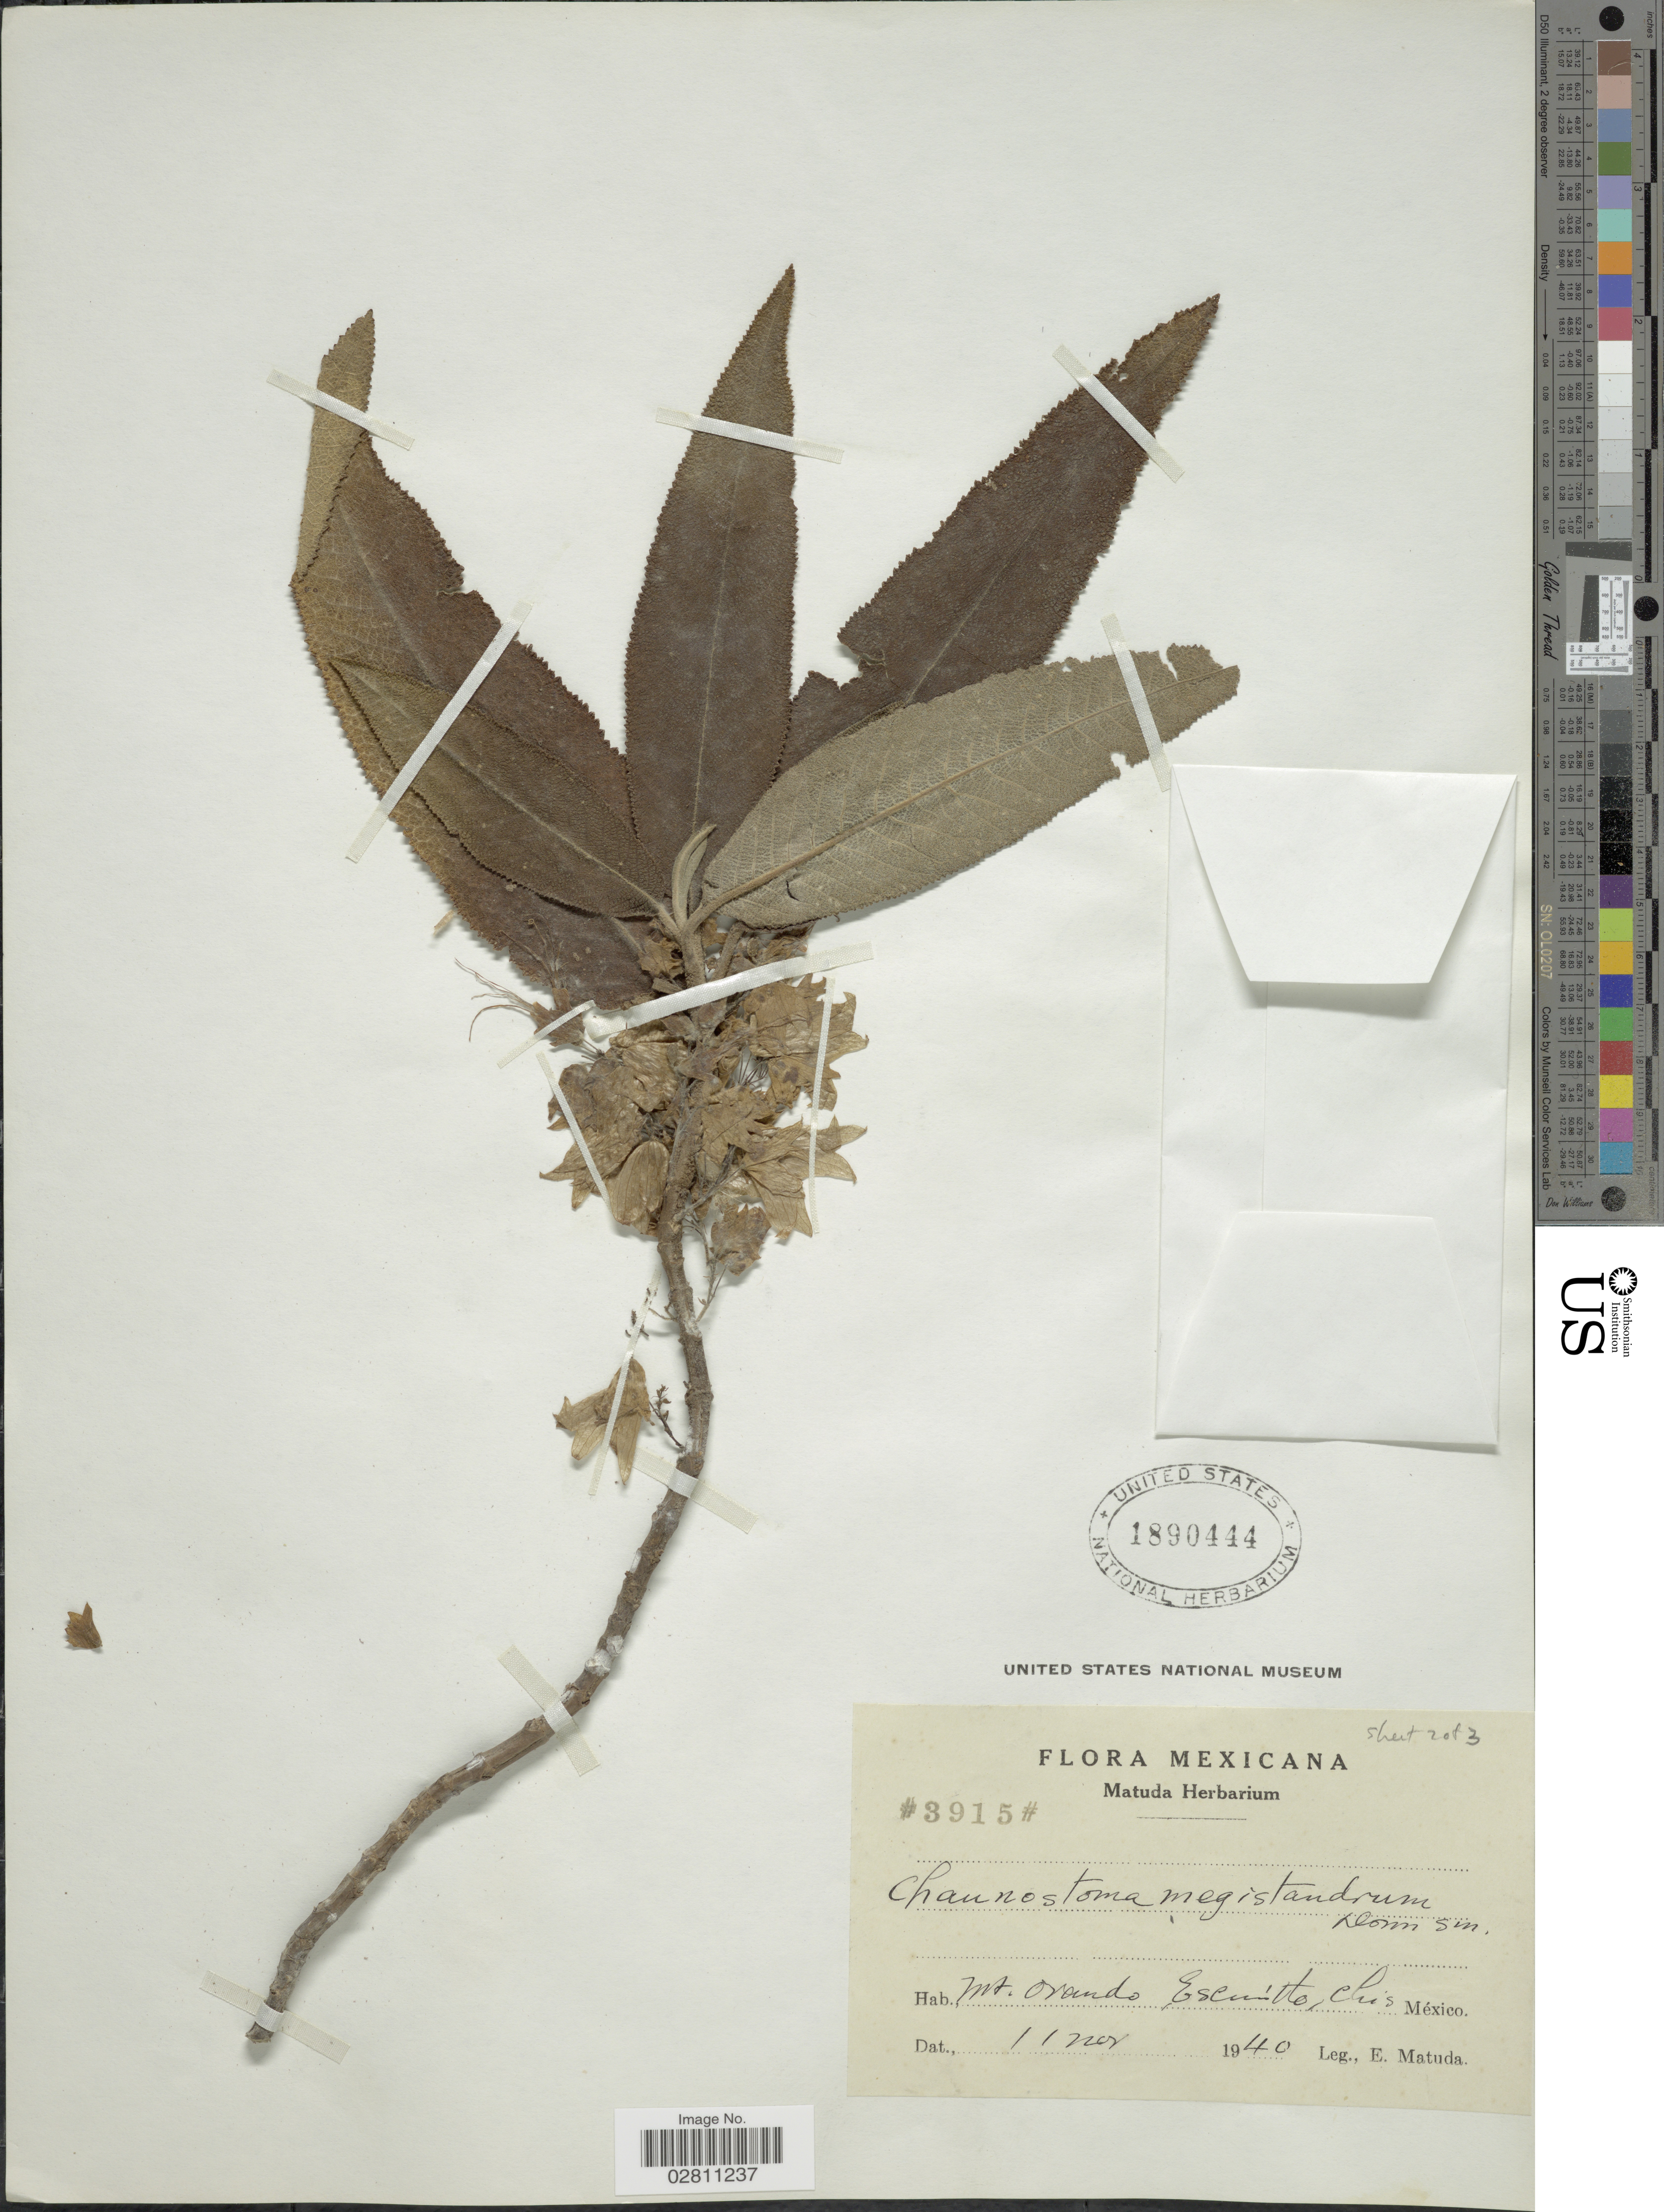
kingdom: Plantae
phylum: Tracheophyta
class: Magnoliopsida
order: Lamiales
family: Lamiaceae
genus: Chaunostoma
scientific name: Chaunostoma mecistandrum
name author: Donn. Sm.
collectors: E. Matuda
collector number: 3915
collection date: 1940-11-11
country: Mexico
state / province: Chiapas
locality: Mt. Ovando, Escuinta.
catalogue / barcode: US 1890444